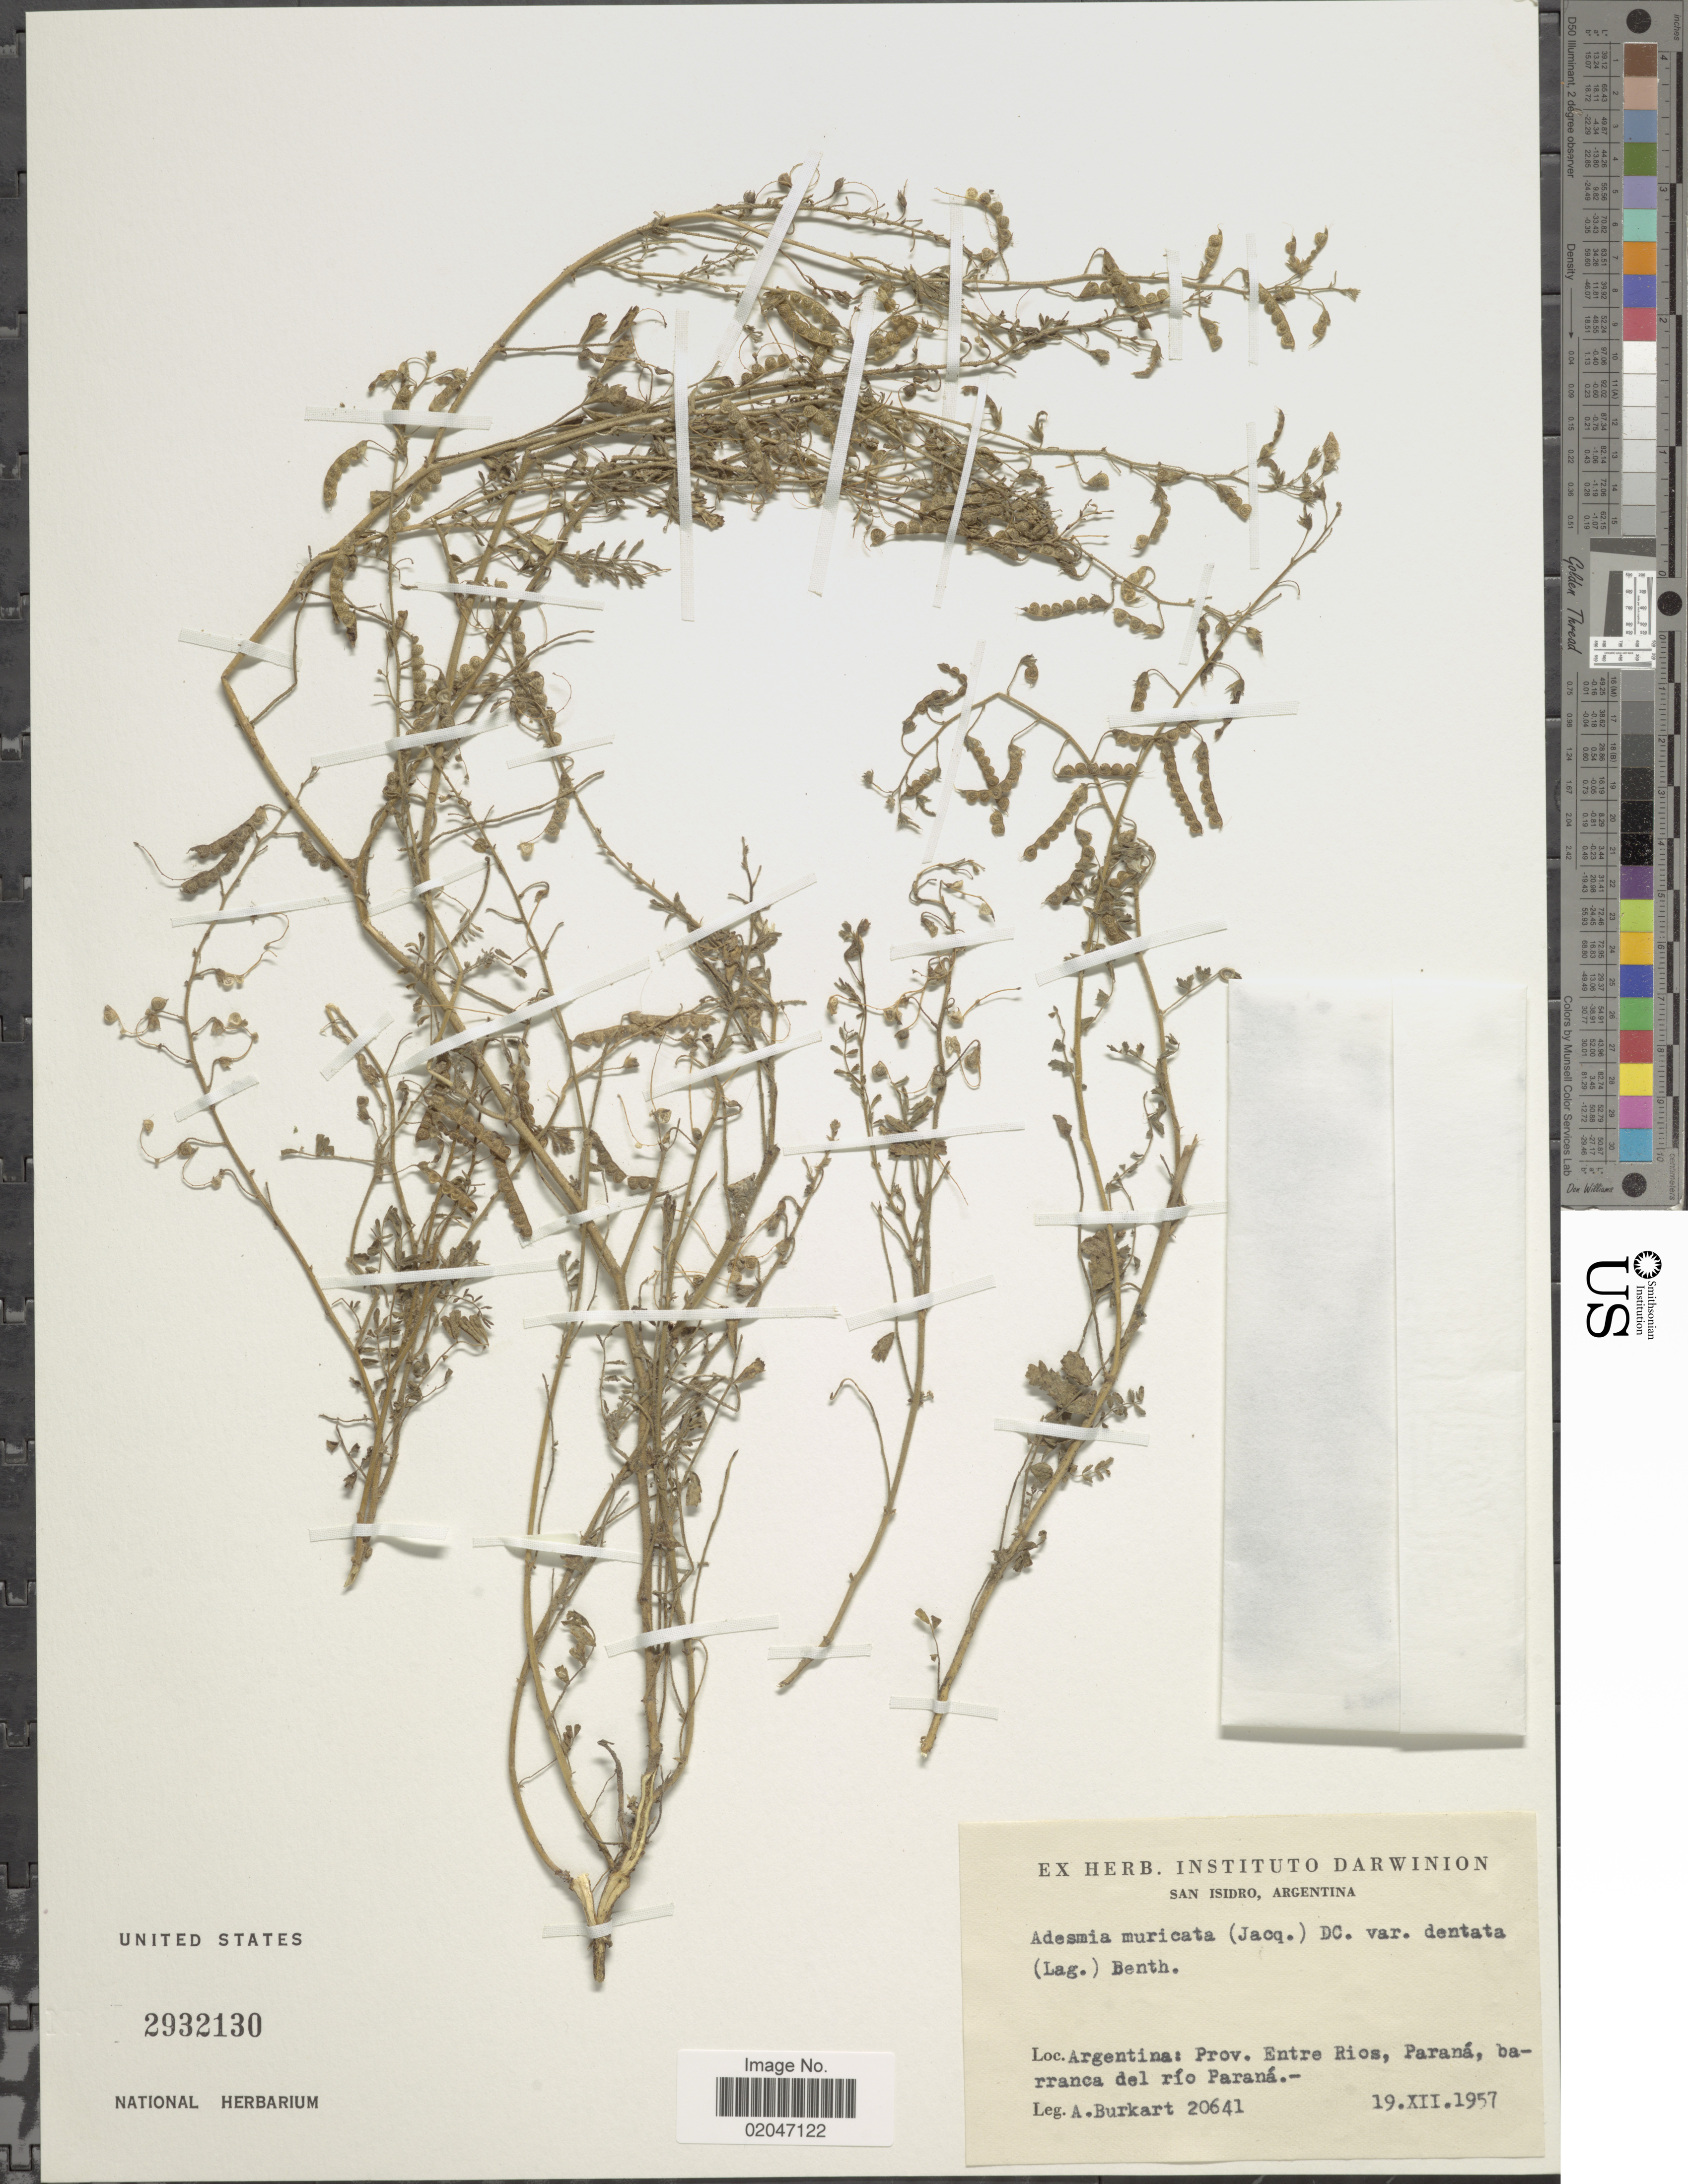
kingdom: Plantae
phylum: Tracheophyta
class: Magnoliopsida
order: Fabales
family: Fabaceae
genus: Adesmia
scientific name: Adesmia muricata var. dentata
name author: Benth.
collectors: A. E. Burkart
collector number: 20641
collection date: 1957-12-19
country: Argentina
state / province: Entre Rios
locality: Parana, barranca del rio Parana.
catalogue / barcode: US 2932130